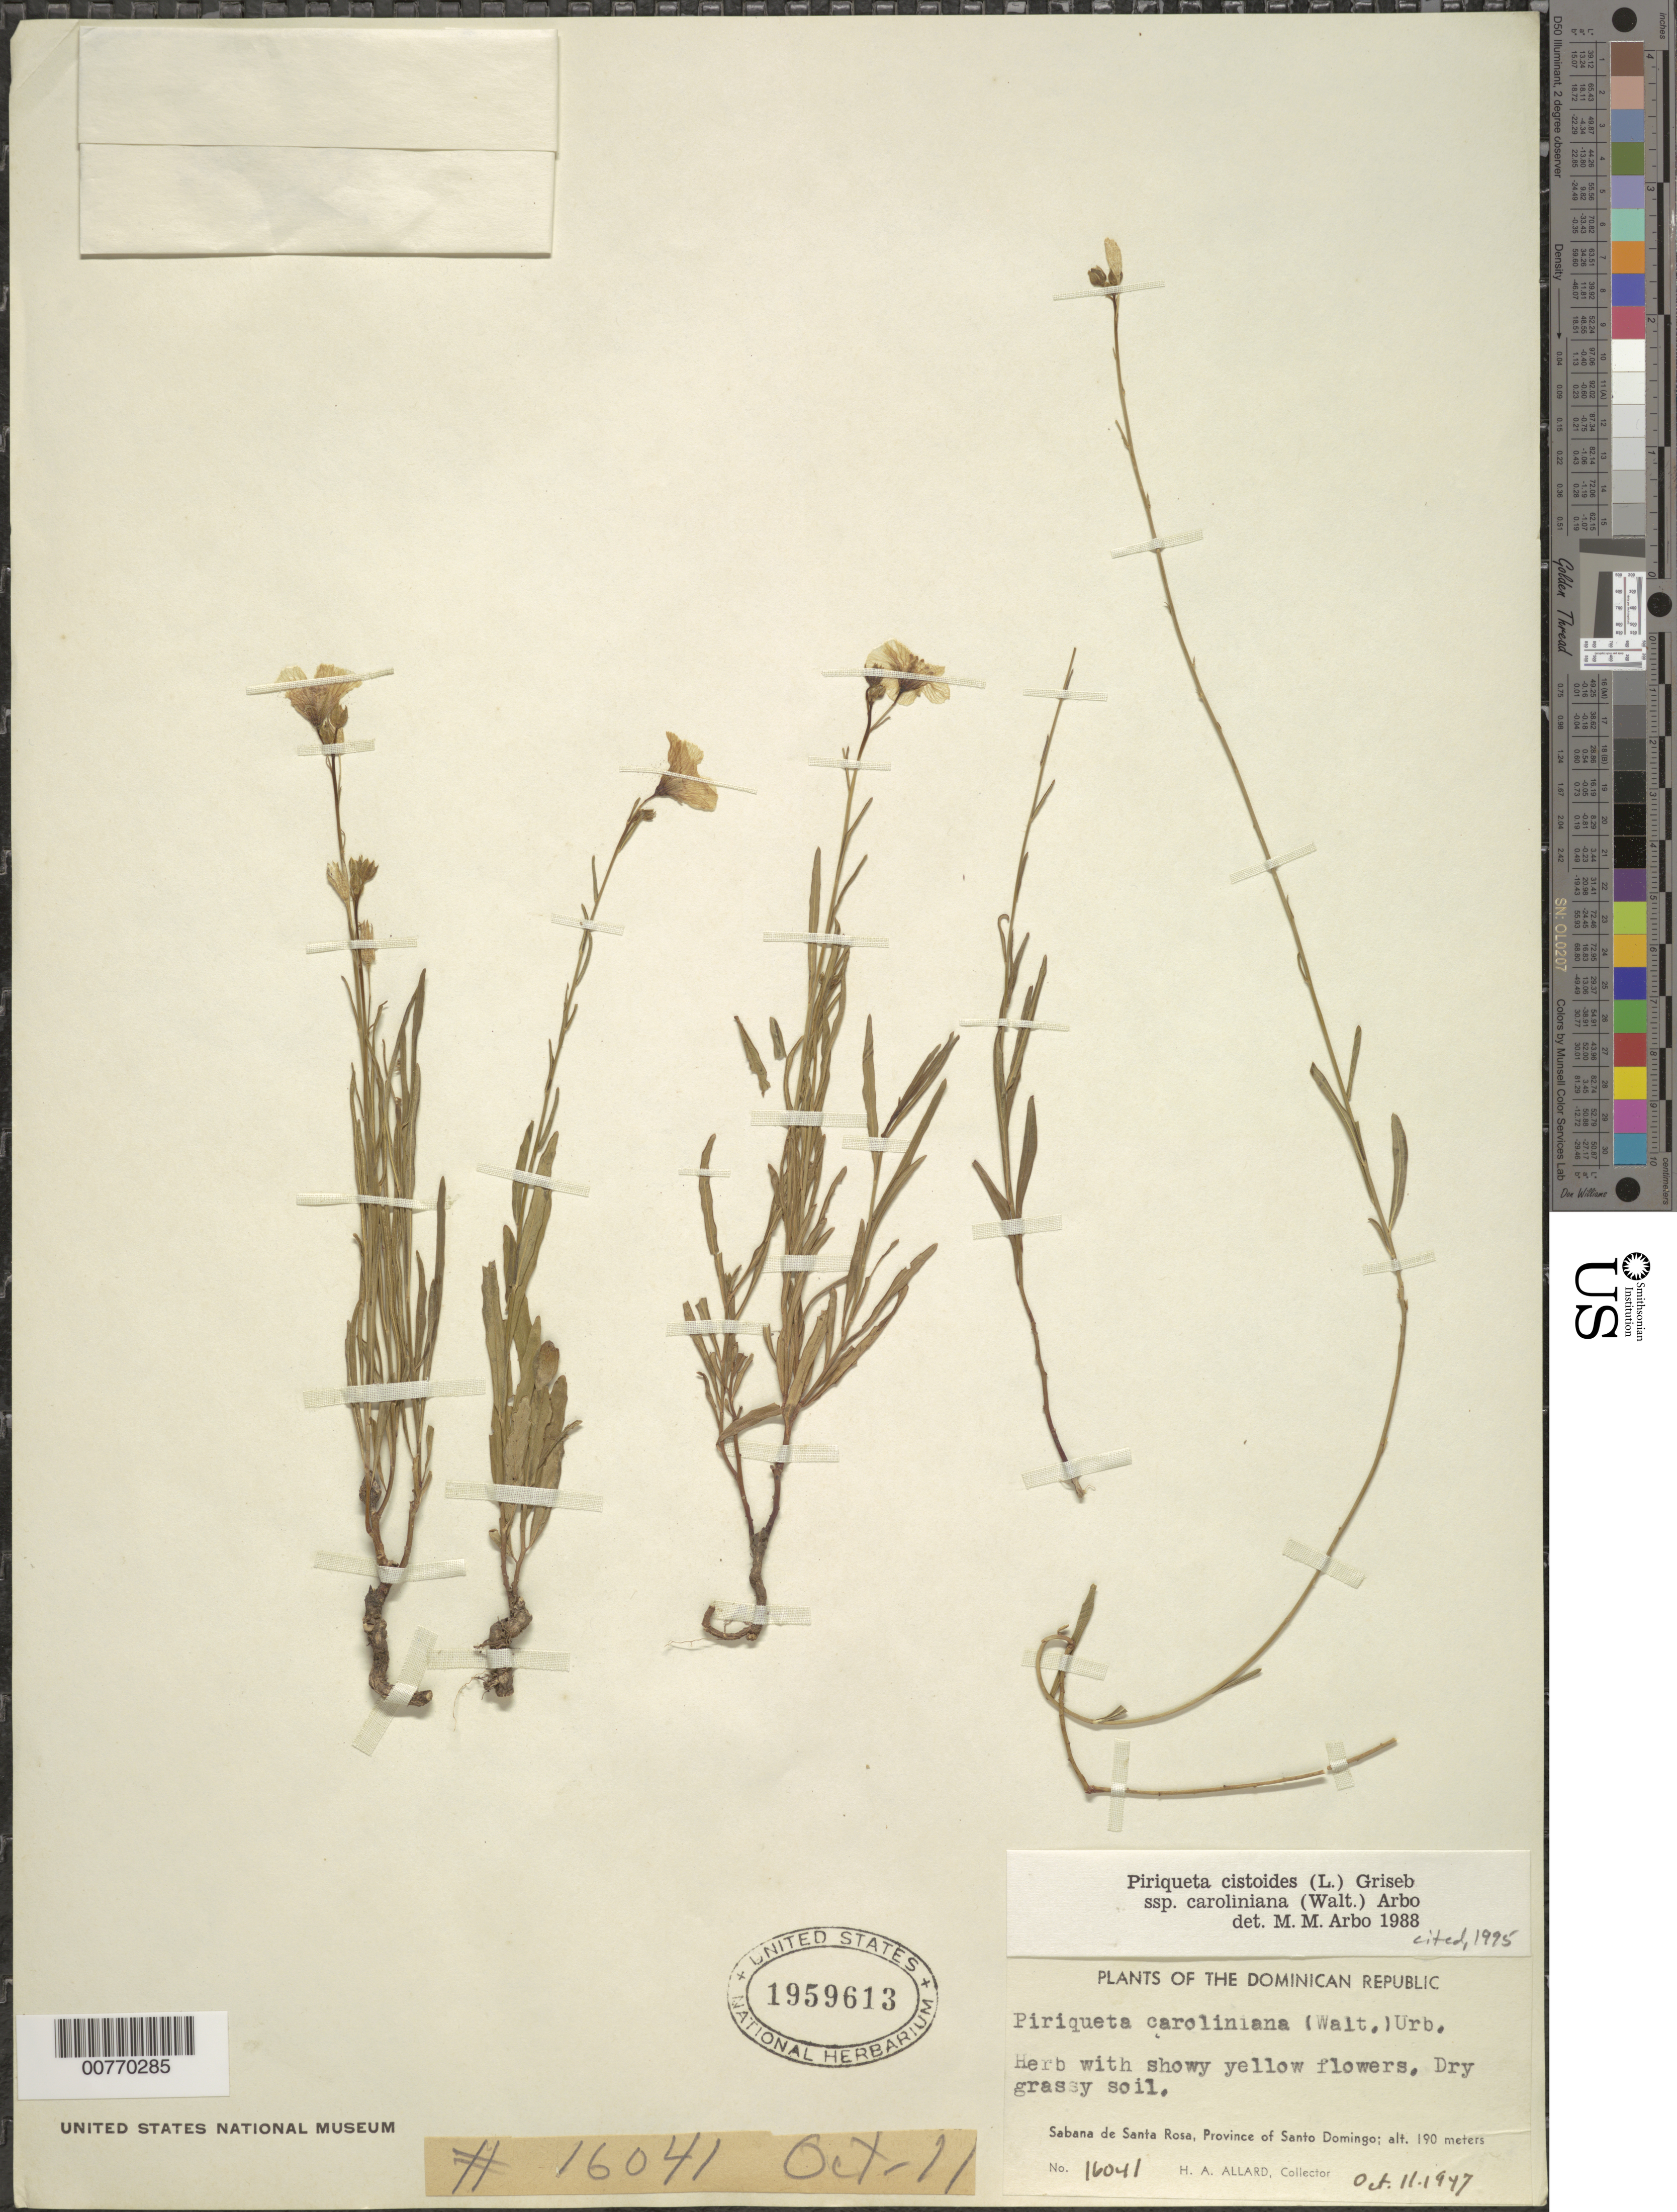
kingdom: Plantae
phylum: Tracheophyta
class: Magnoliopsida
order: Malpighiales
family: Turneraceae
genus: Piriqueta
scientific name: Piriqueta cistoides subsp. caroliniana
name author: (Walter) Arbo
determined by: Arbo, M. M.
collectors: H. A. Allard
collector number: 16041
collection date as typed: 11 Oct 1947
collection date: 1947-10-11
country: Dominican Republic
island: Hispaniola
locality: Sabana de Santa Rosa, Province of Santo Domingo.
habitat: Dry grassy soil.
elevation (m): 190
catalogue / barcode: US 1959613